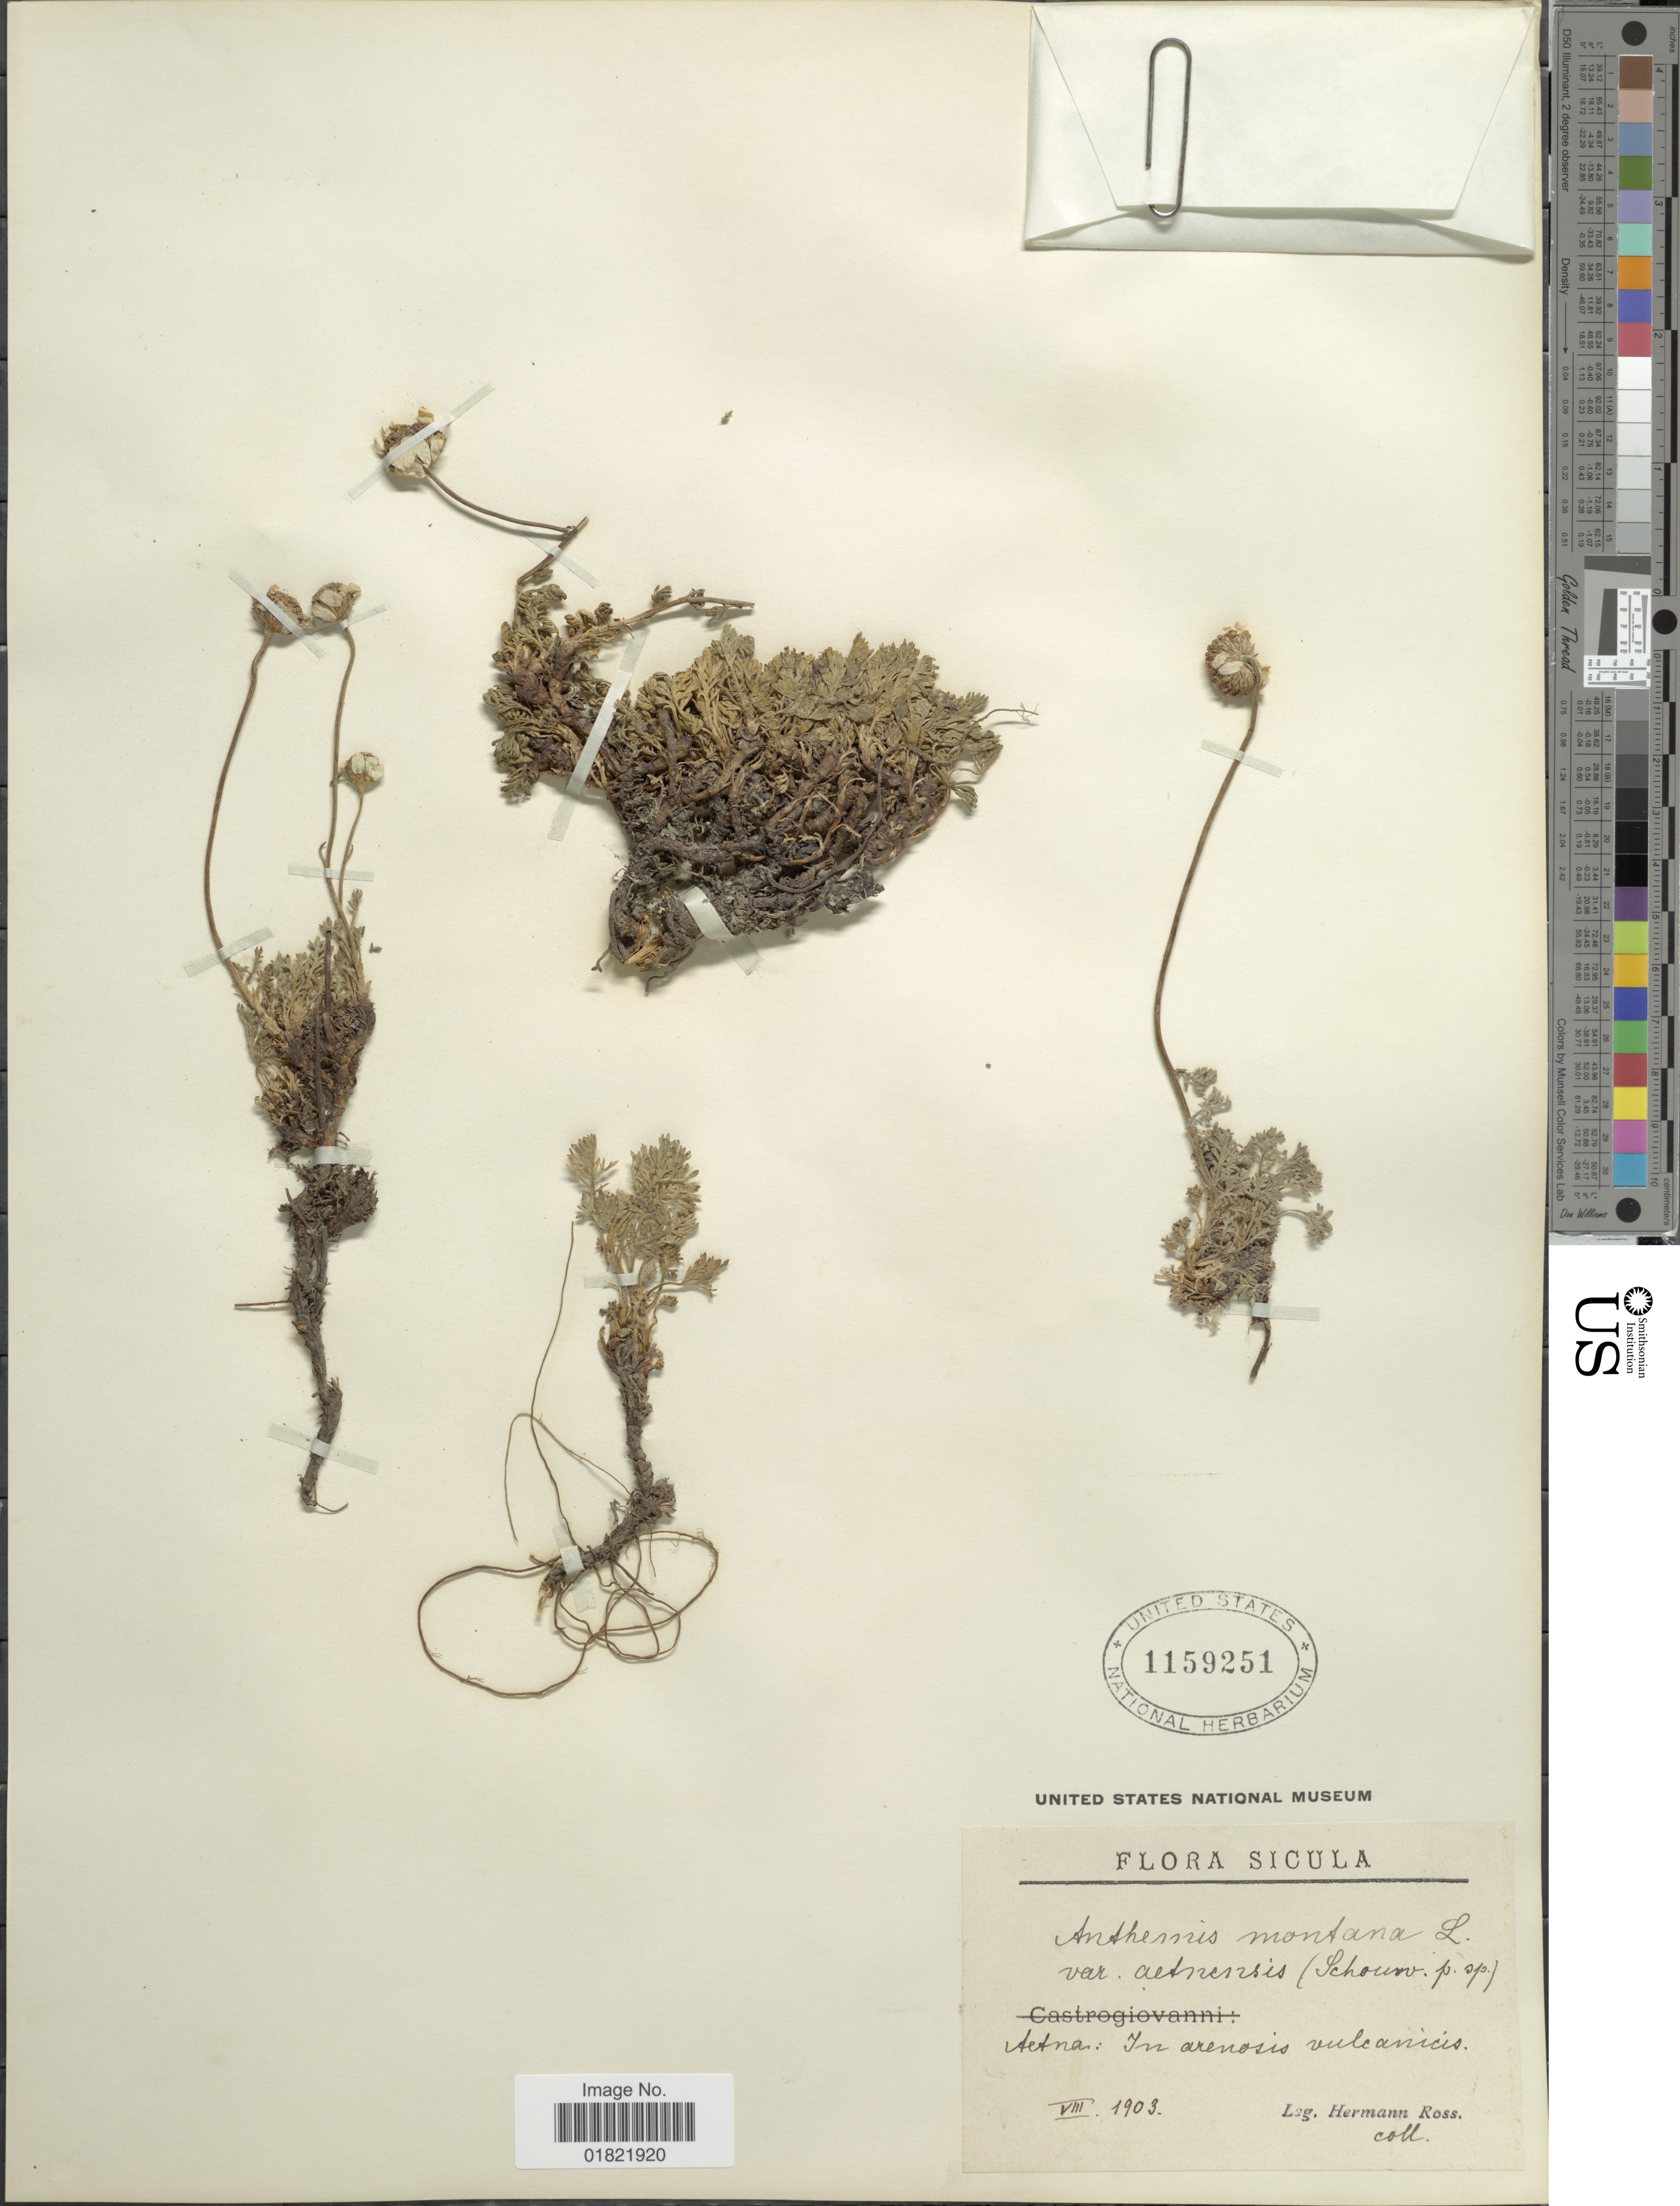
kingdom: Plantae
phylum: Tracheophyta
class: Magnoliopsida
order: Asterales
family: Asteraceae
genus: Anthemis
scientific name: Anthemis montana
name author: L.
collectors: H. Ross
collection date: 1903-08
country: Italy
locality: Sicula, Aetna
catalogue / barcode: US 1159251